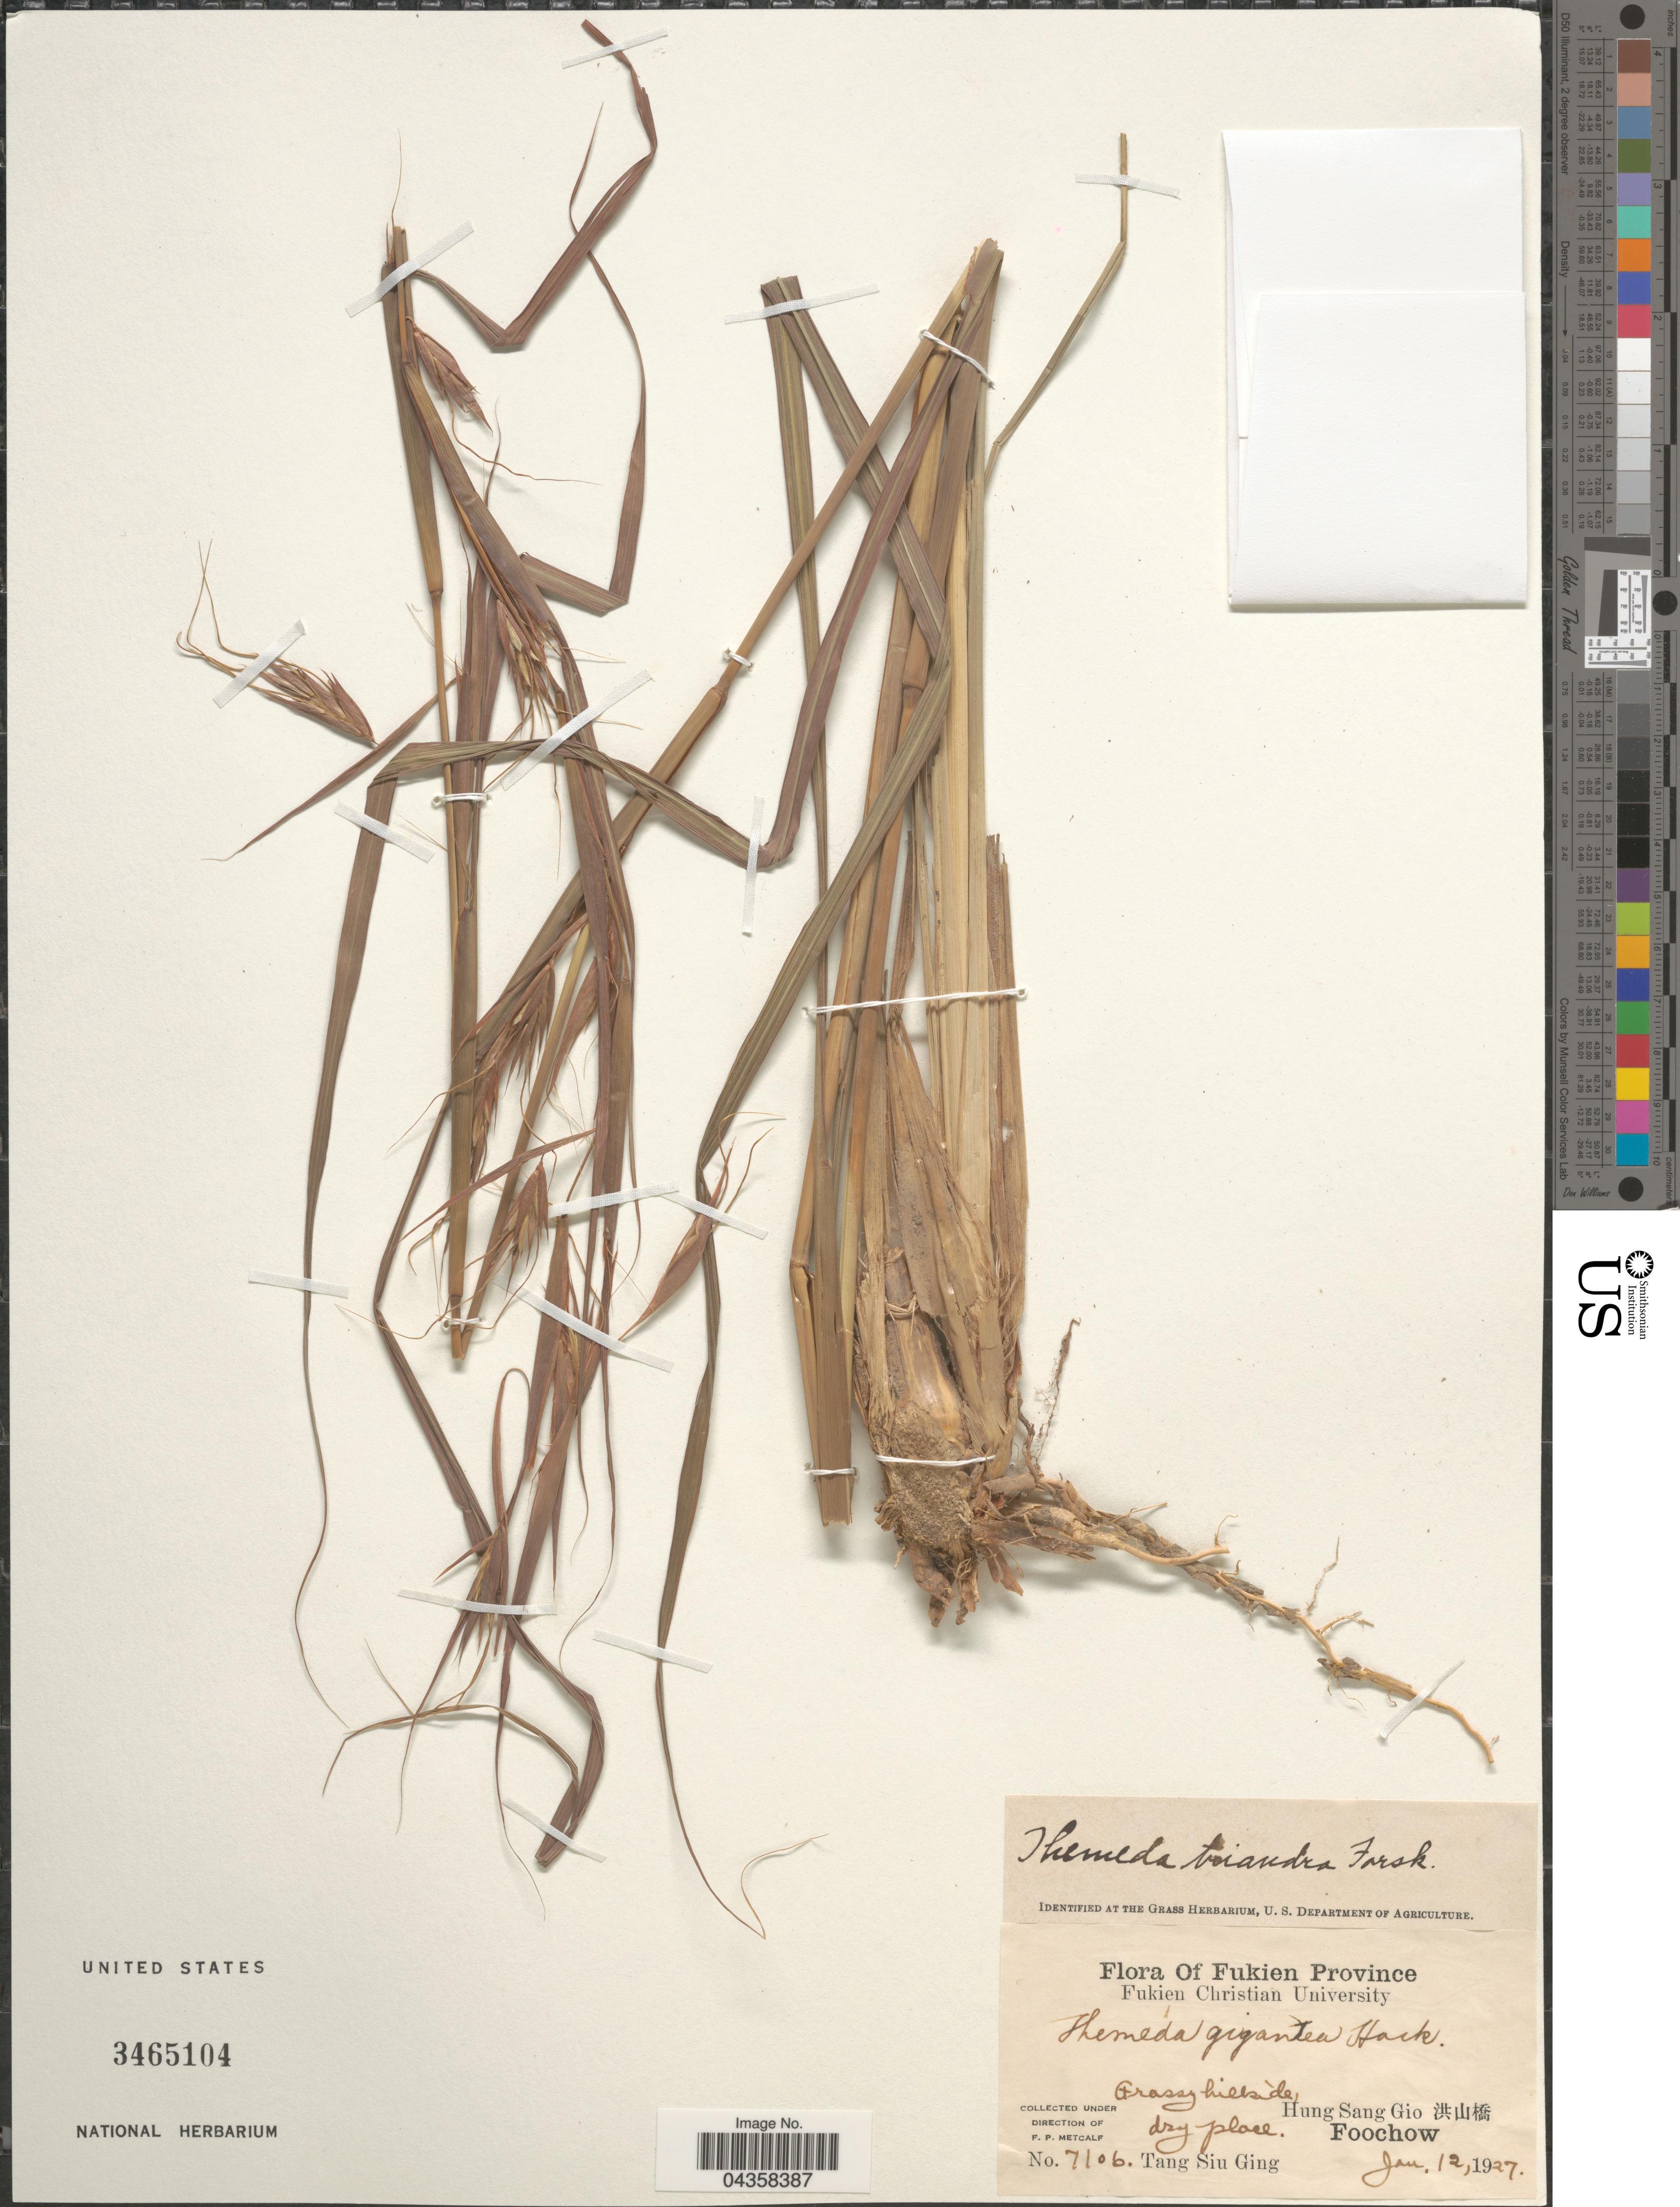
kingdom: Plantae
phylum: Tracheophyta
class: Liliopsida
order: Poales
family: Poaceae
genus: Themeda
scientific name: Themeda triandra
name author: Forssk.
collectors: T. Ging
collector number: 7106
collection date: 1927-01-12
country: China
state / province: Fujian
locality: Fukien Province. hung Sang Gio x. Foochow.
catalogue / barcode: US 3465104